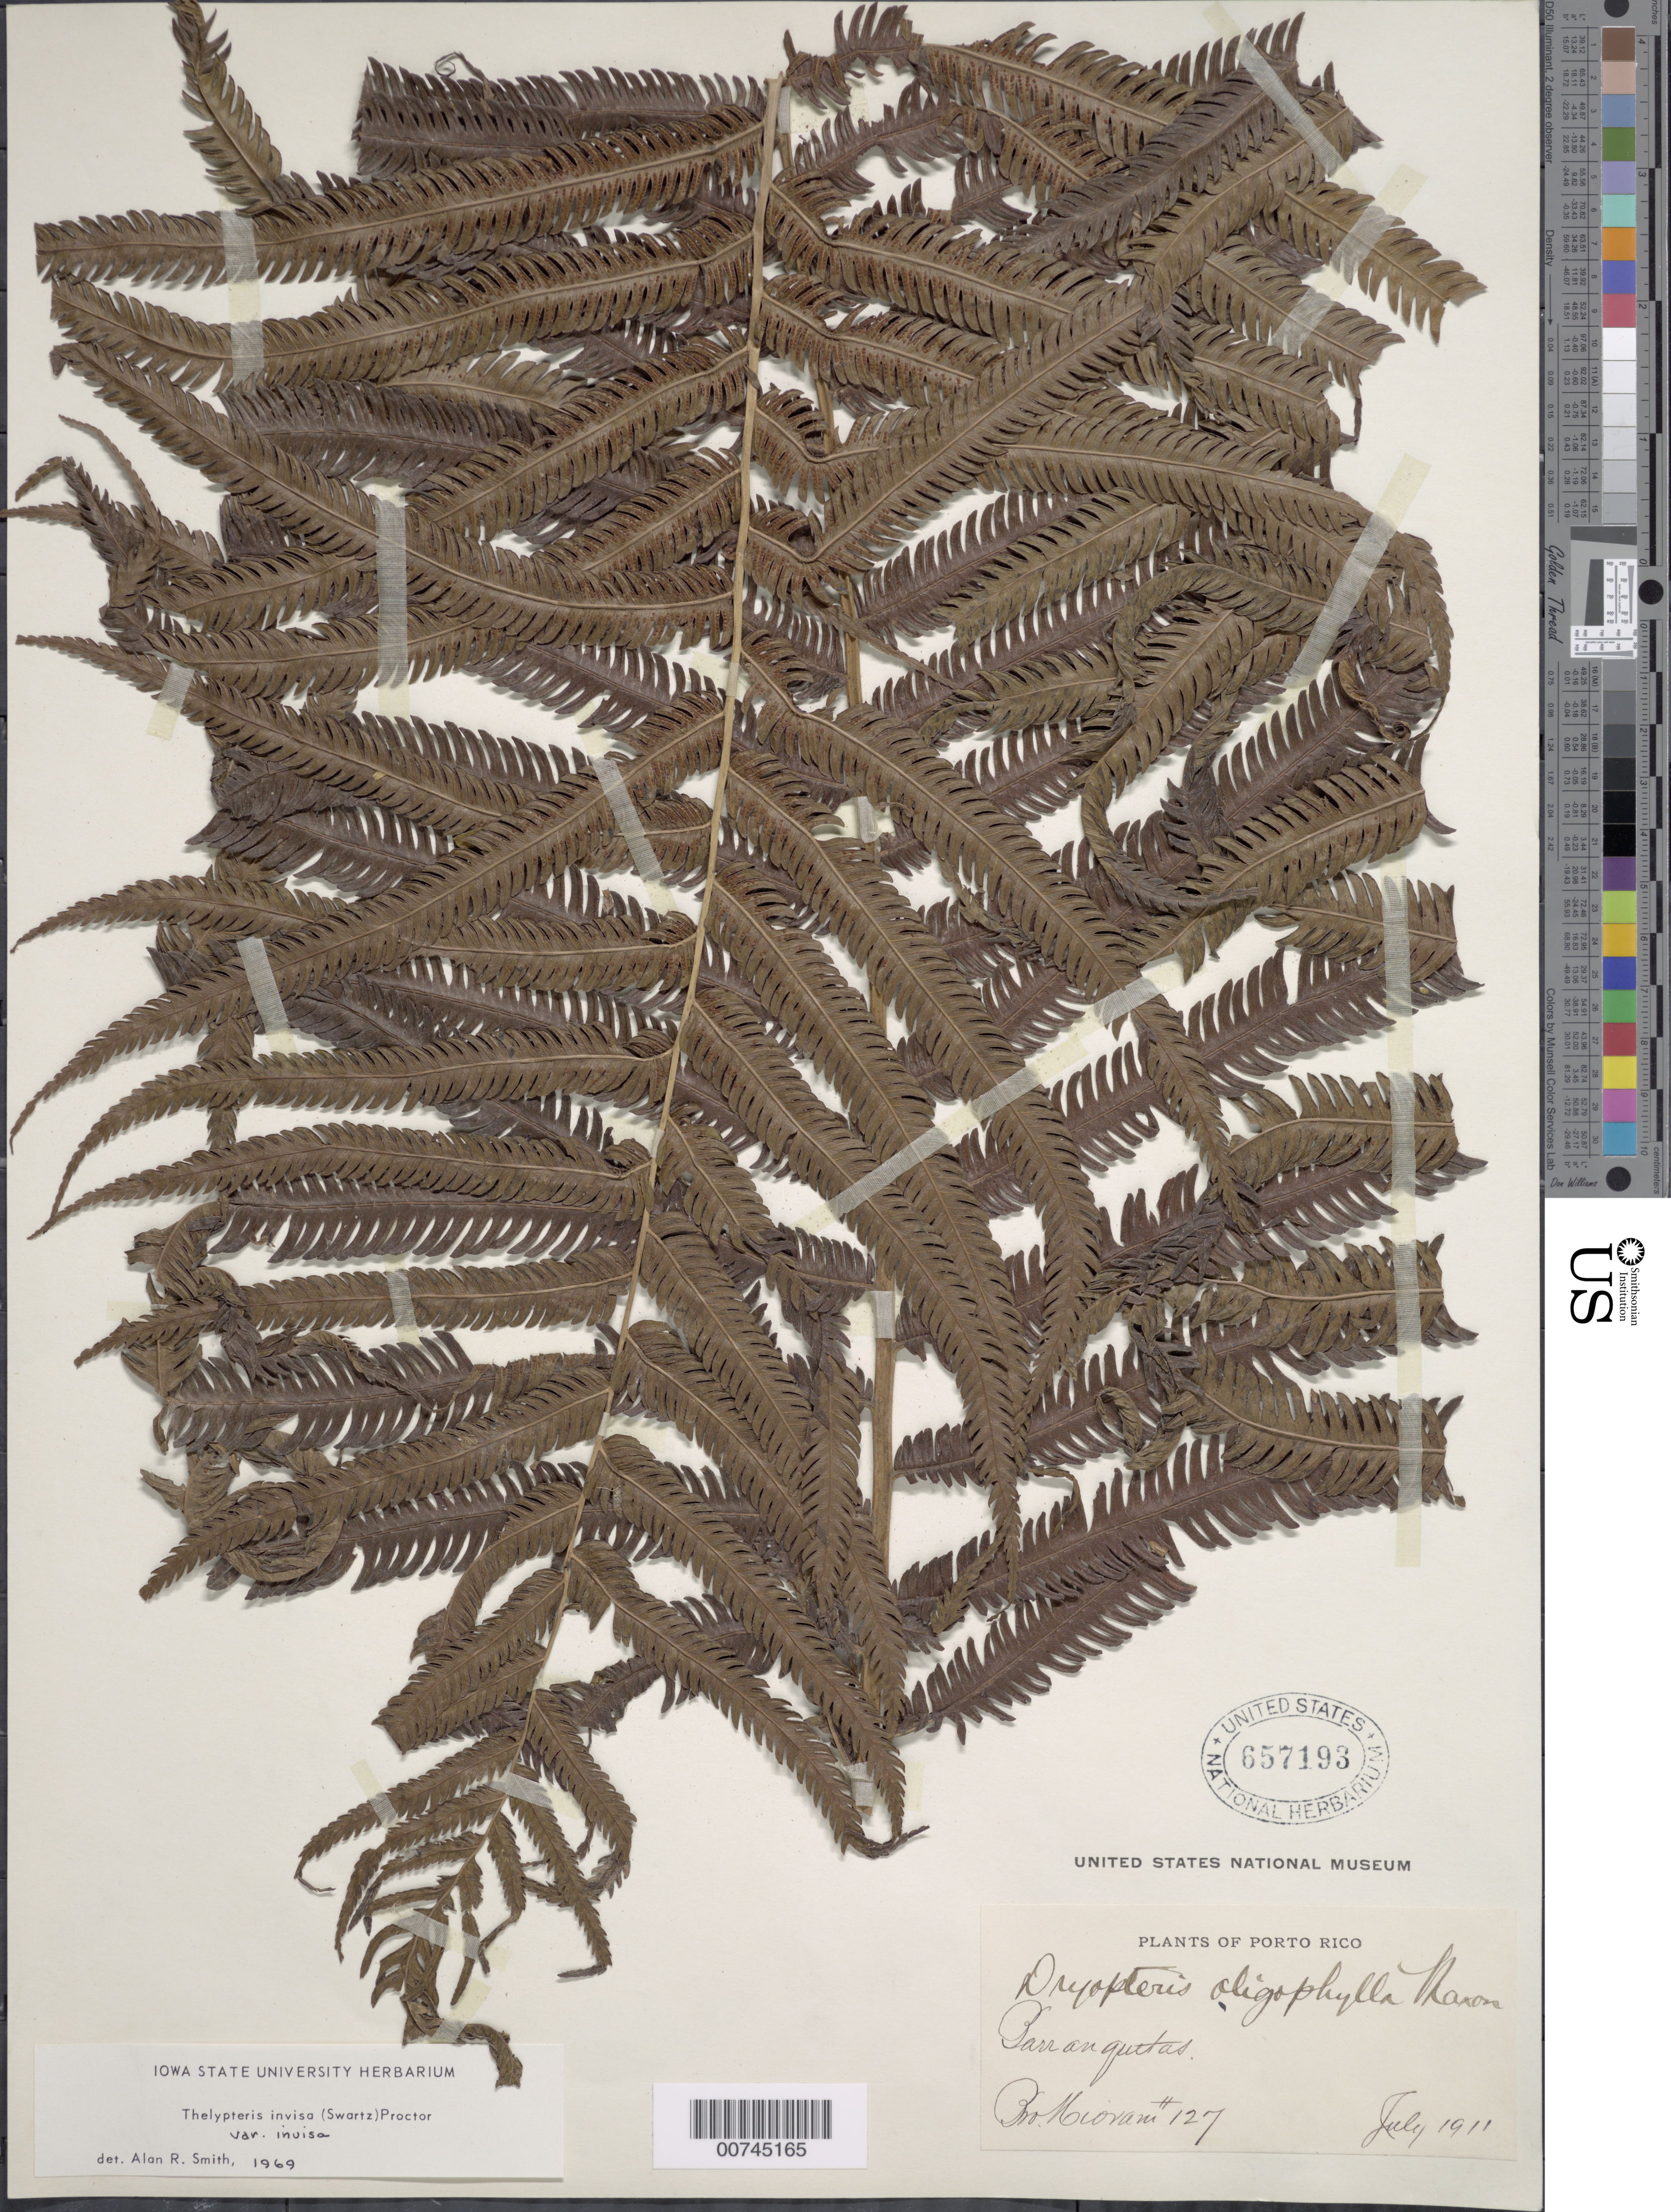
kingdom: Plantae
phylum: Tracheophyta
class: Polypodiopsida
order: Polypodiales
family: Thelypteridaceae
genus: Cyclosorus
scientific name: Cyclosorus grandis (A.R. Sm.) comb. nov., ined 2015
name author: (A.R. Sm.)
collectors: Bro. Hioram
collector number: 127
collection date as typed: Jul 1911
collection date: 1911-07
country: Puerto Rico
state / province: Barranquitas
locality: Barranquitas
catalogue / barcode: US 657193